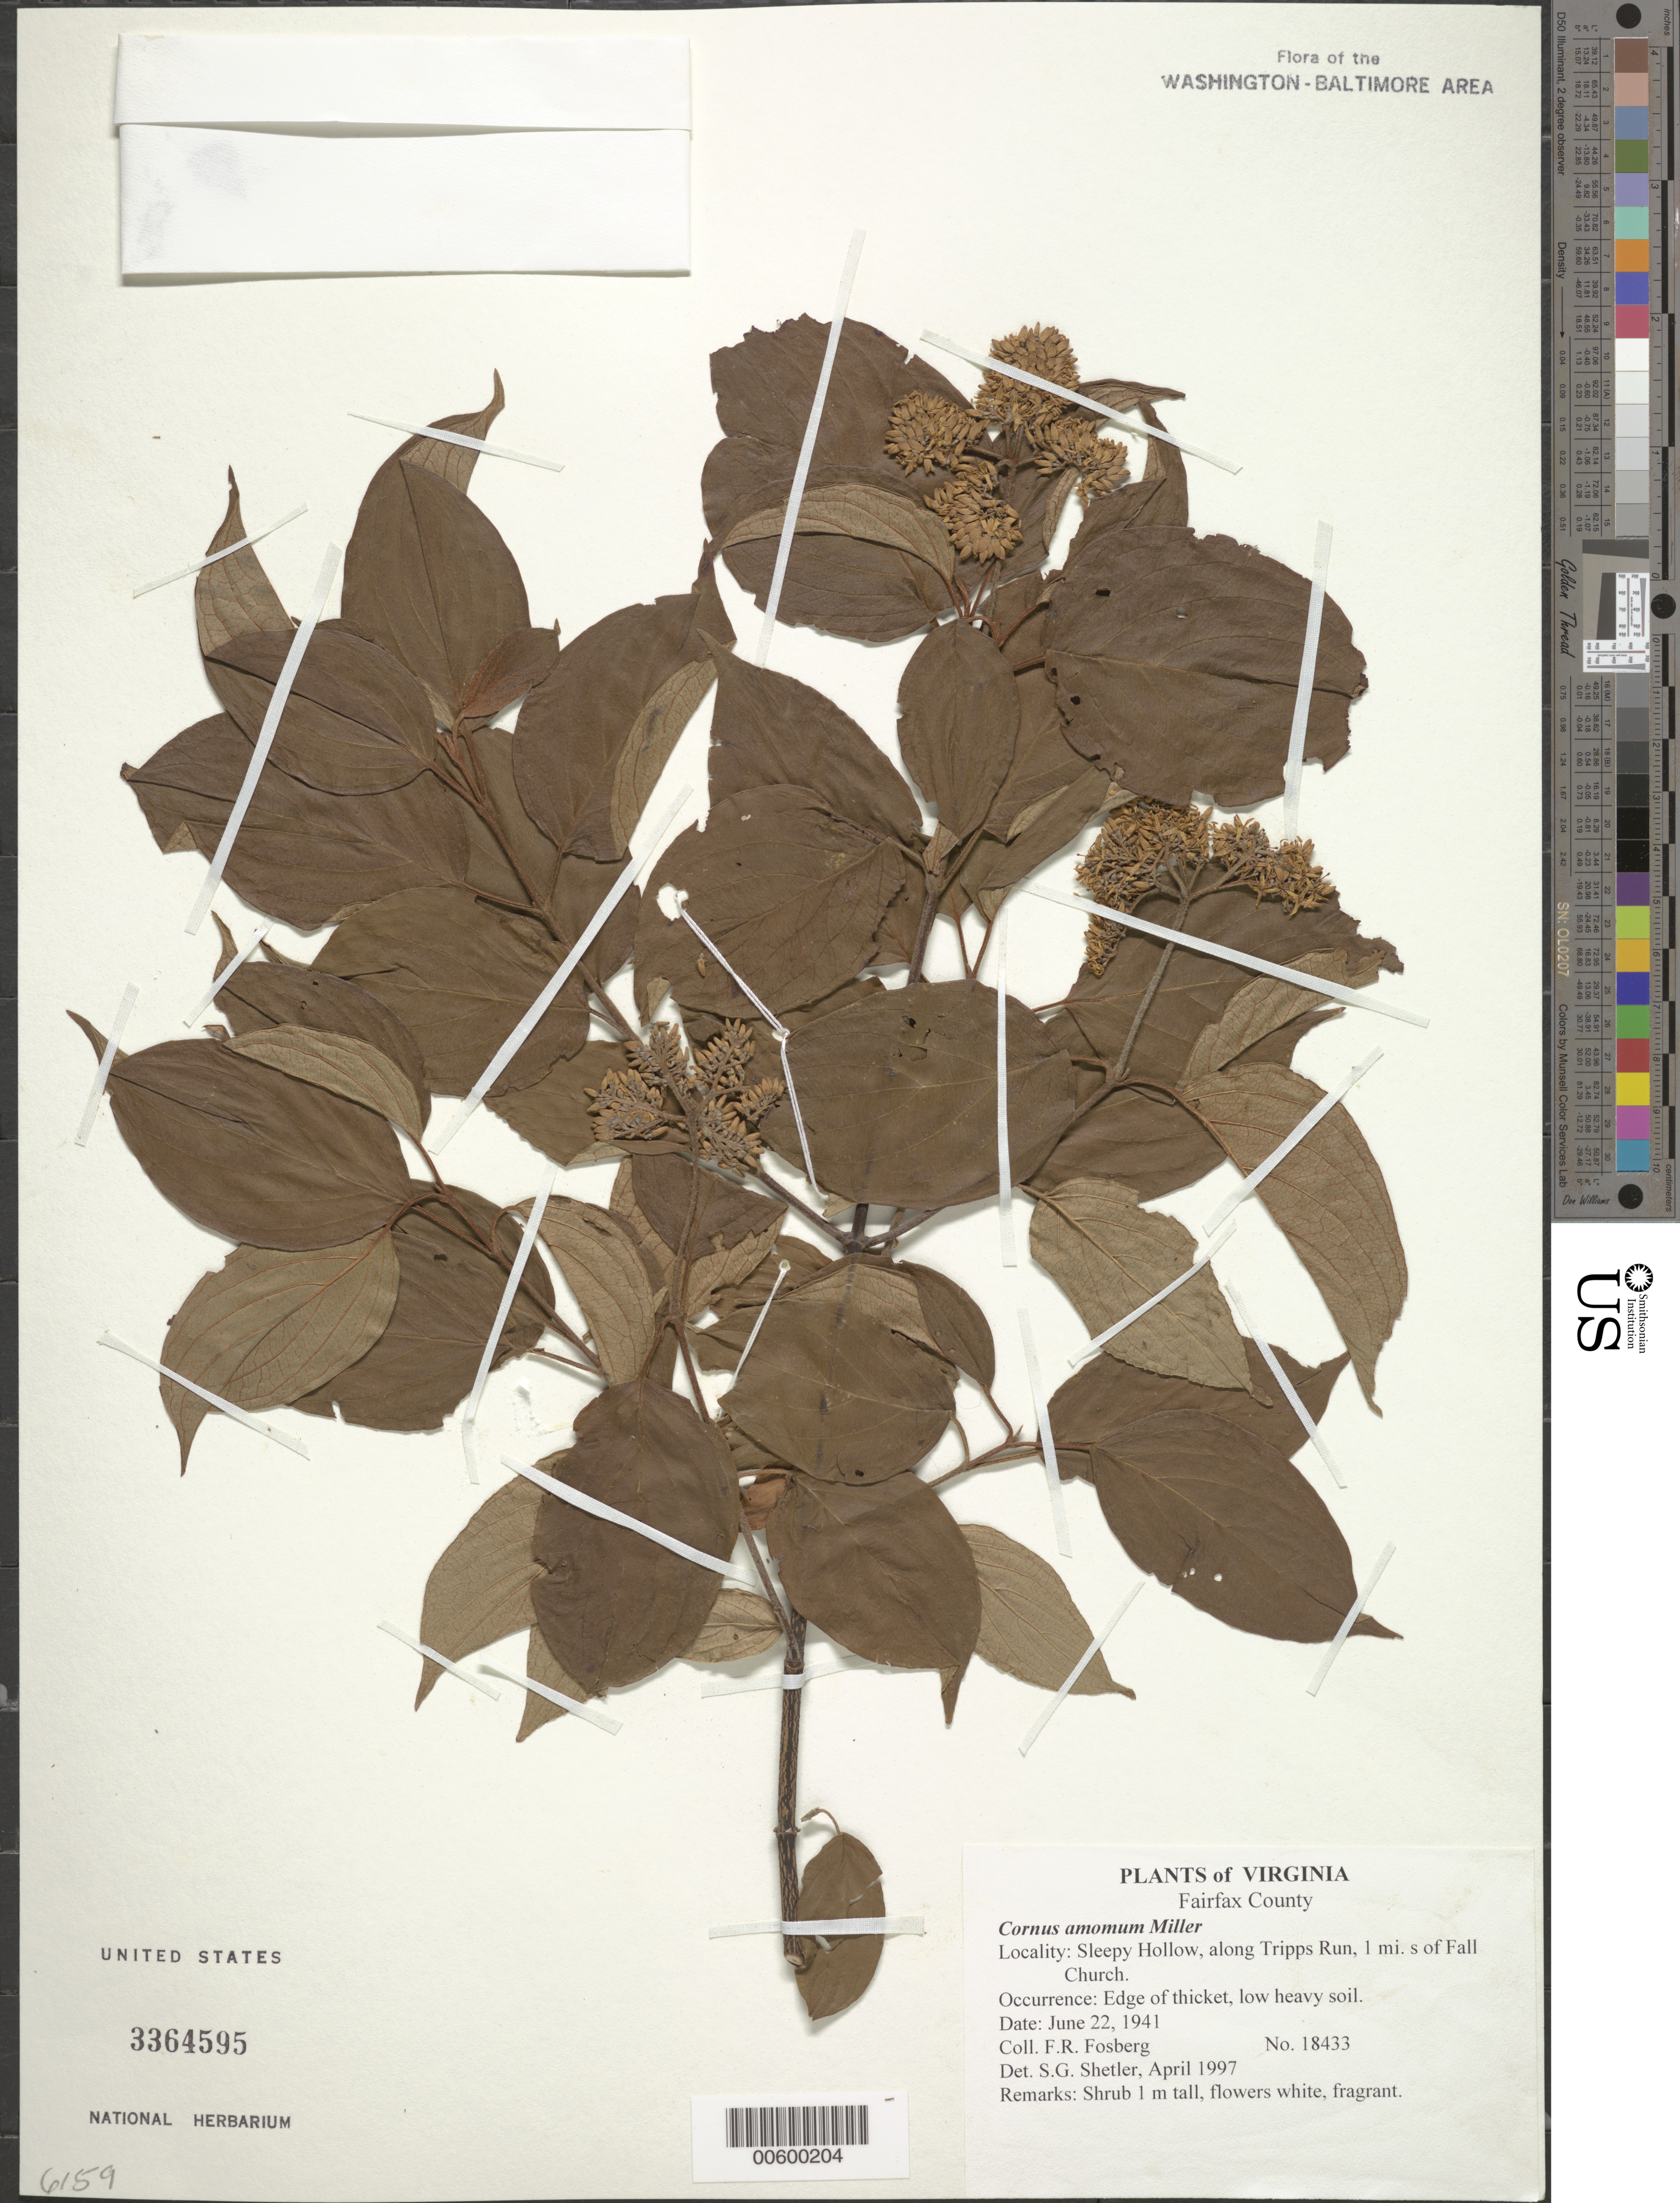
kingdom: Plantae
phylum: Tracheophyta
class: Magnoliopsida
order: Cornales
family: Cornaceae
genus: Cornus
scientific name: Cornus amomum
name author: Mill.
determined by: Shetler, Stanwyn G., (US), NMNH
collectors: F. R. Fosberg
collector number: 18433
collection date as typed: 22 Jun 1941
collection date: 1941-06-22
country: United States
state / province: Virginia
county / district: Fairfax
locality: Sleepy Hollow, along Tripps Run, 1 mi. S of Fall Church.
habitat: Edge of thicket, low heavy soil.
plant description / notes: Common name: Bush Dogwood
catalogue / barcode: US 3364595